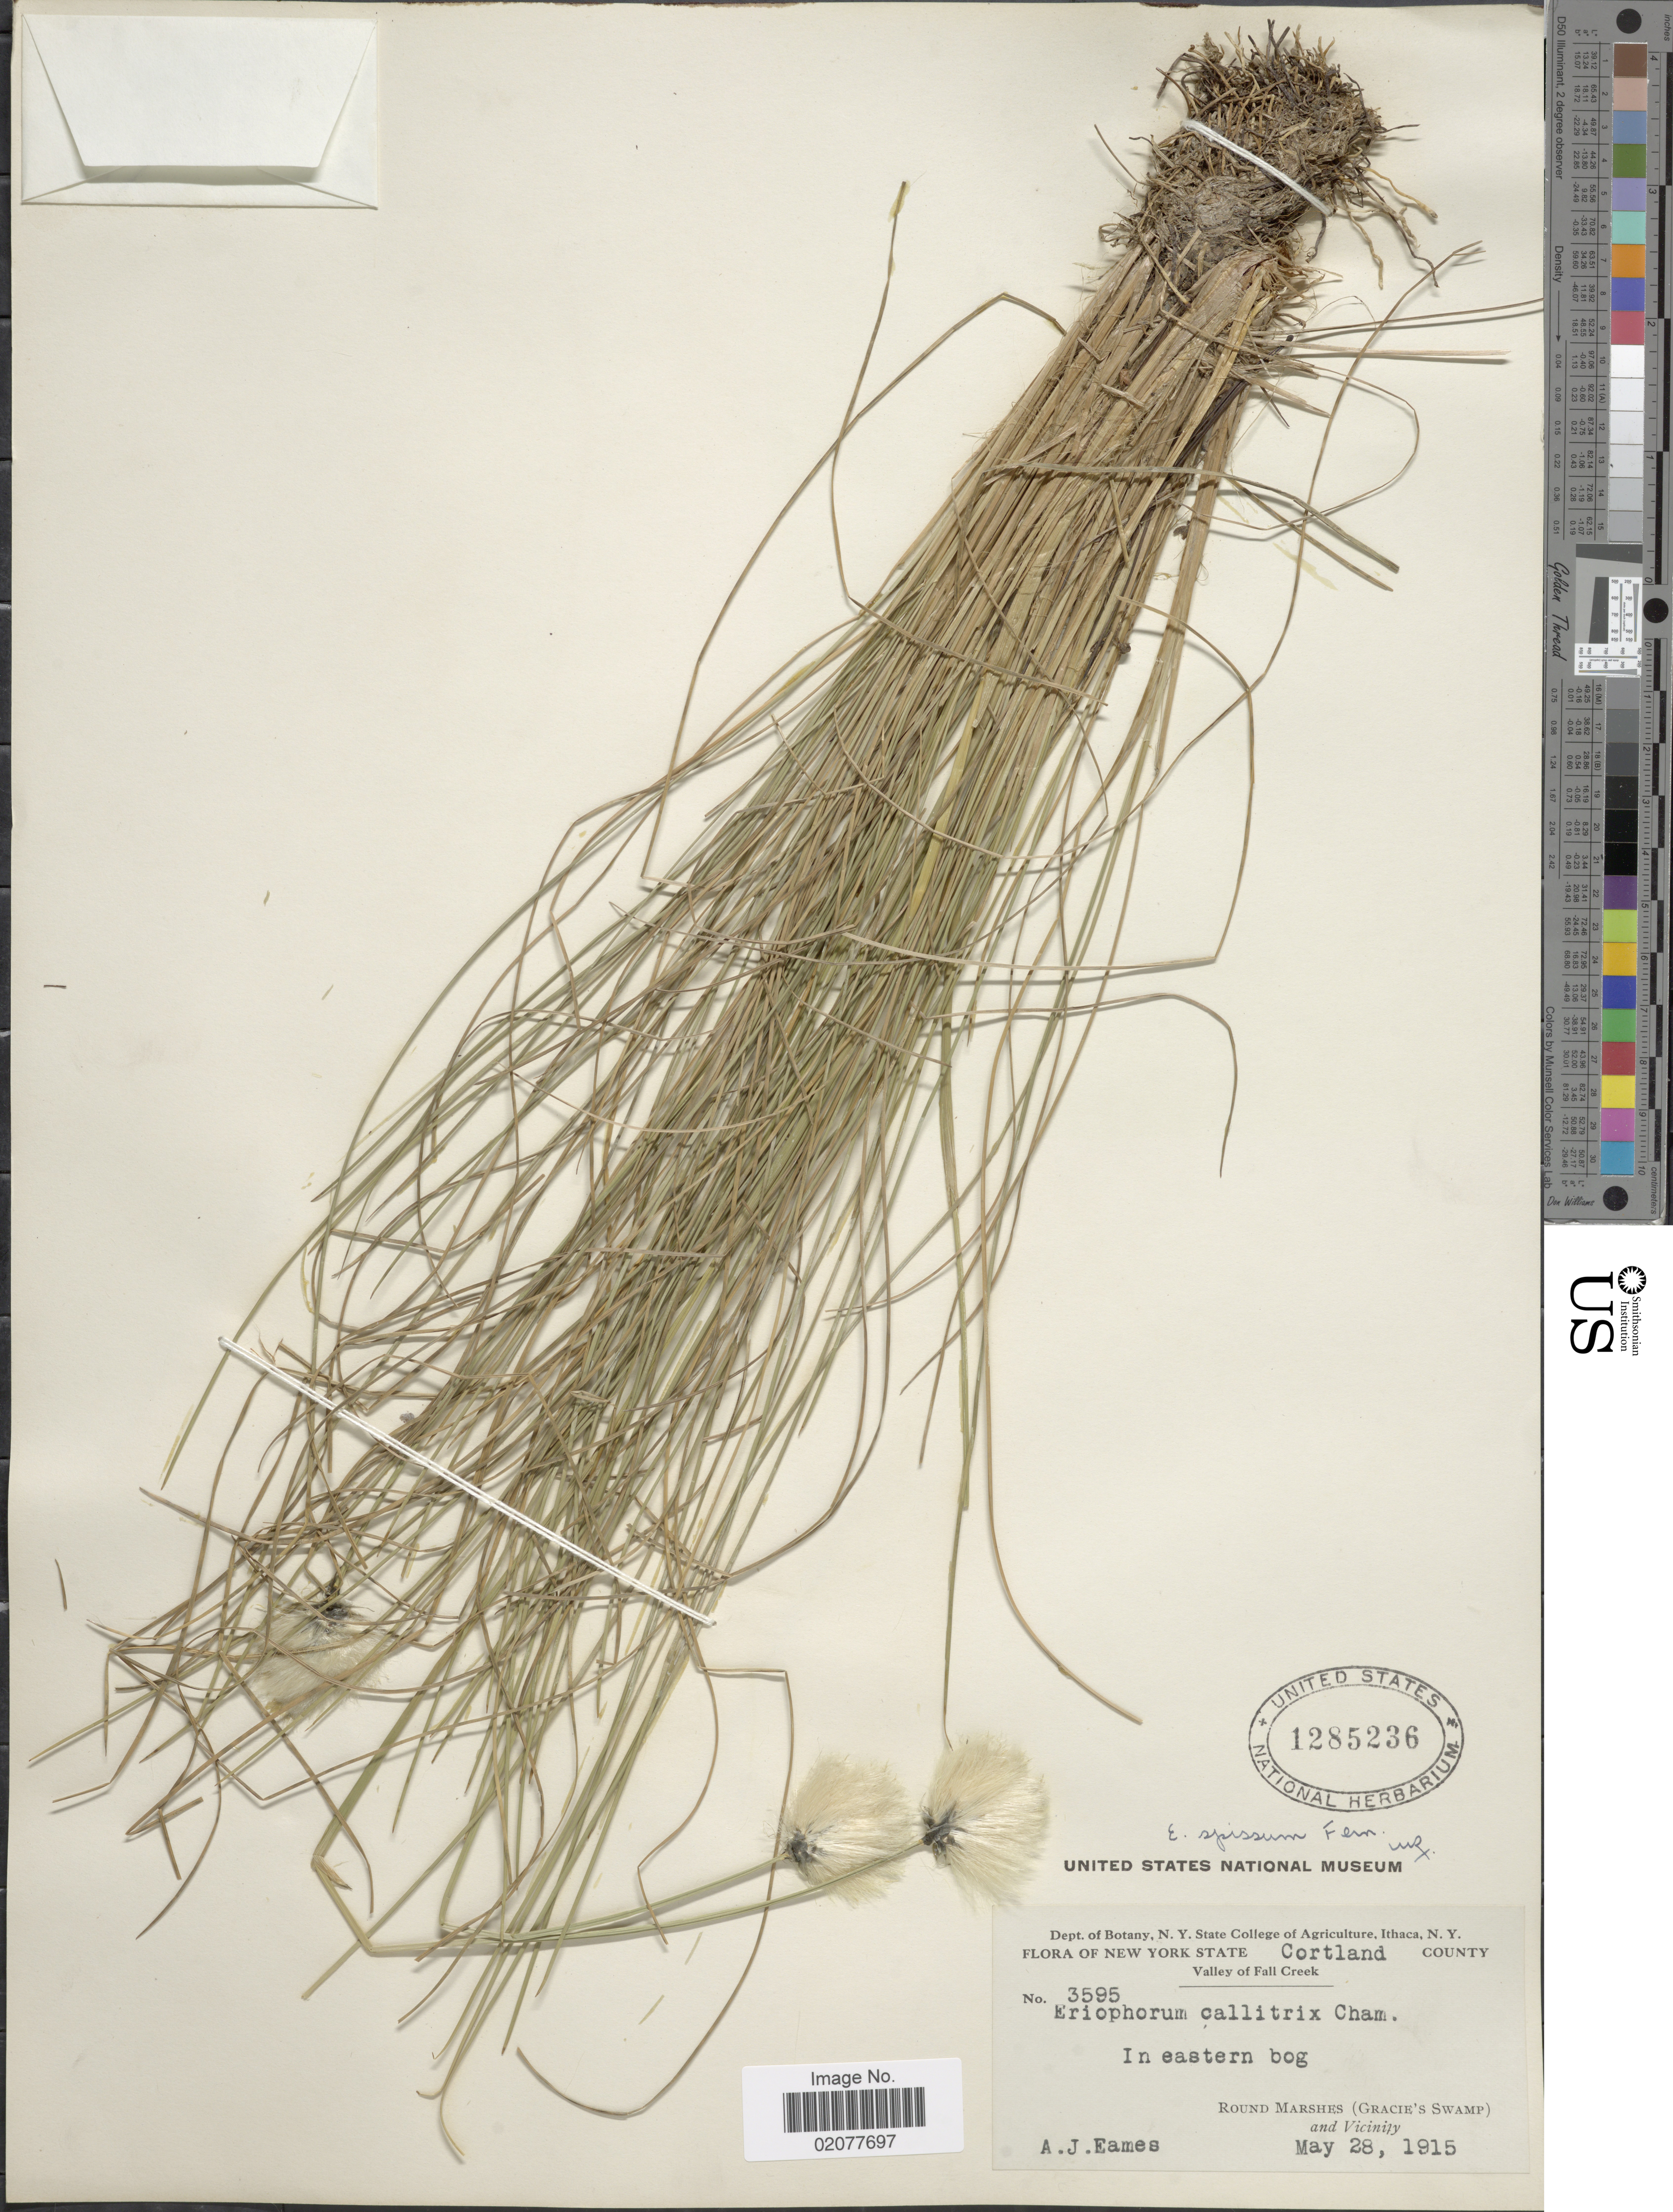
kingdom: Plantae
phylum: Tracheophyta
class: Liliopsida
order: Poales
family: Cyperaceae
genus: Eriophorum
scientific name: Eriophorum spissum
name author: Fernald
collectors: A. J. Eames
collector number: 3595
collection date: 1915-05-28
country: United States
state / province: New York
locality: New York State, Cortland County, Valley of Fall Creek. In eastern bog, Round Marshes (Gracie's Swamp) and vicinity.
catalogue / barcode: US 1285236